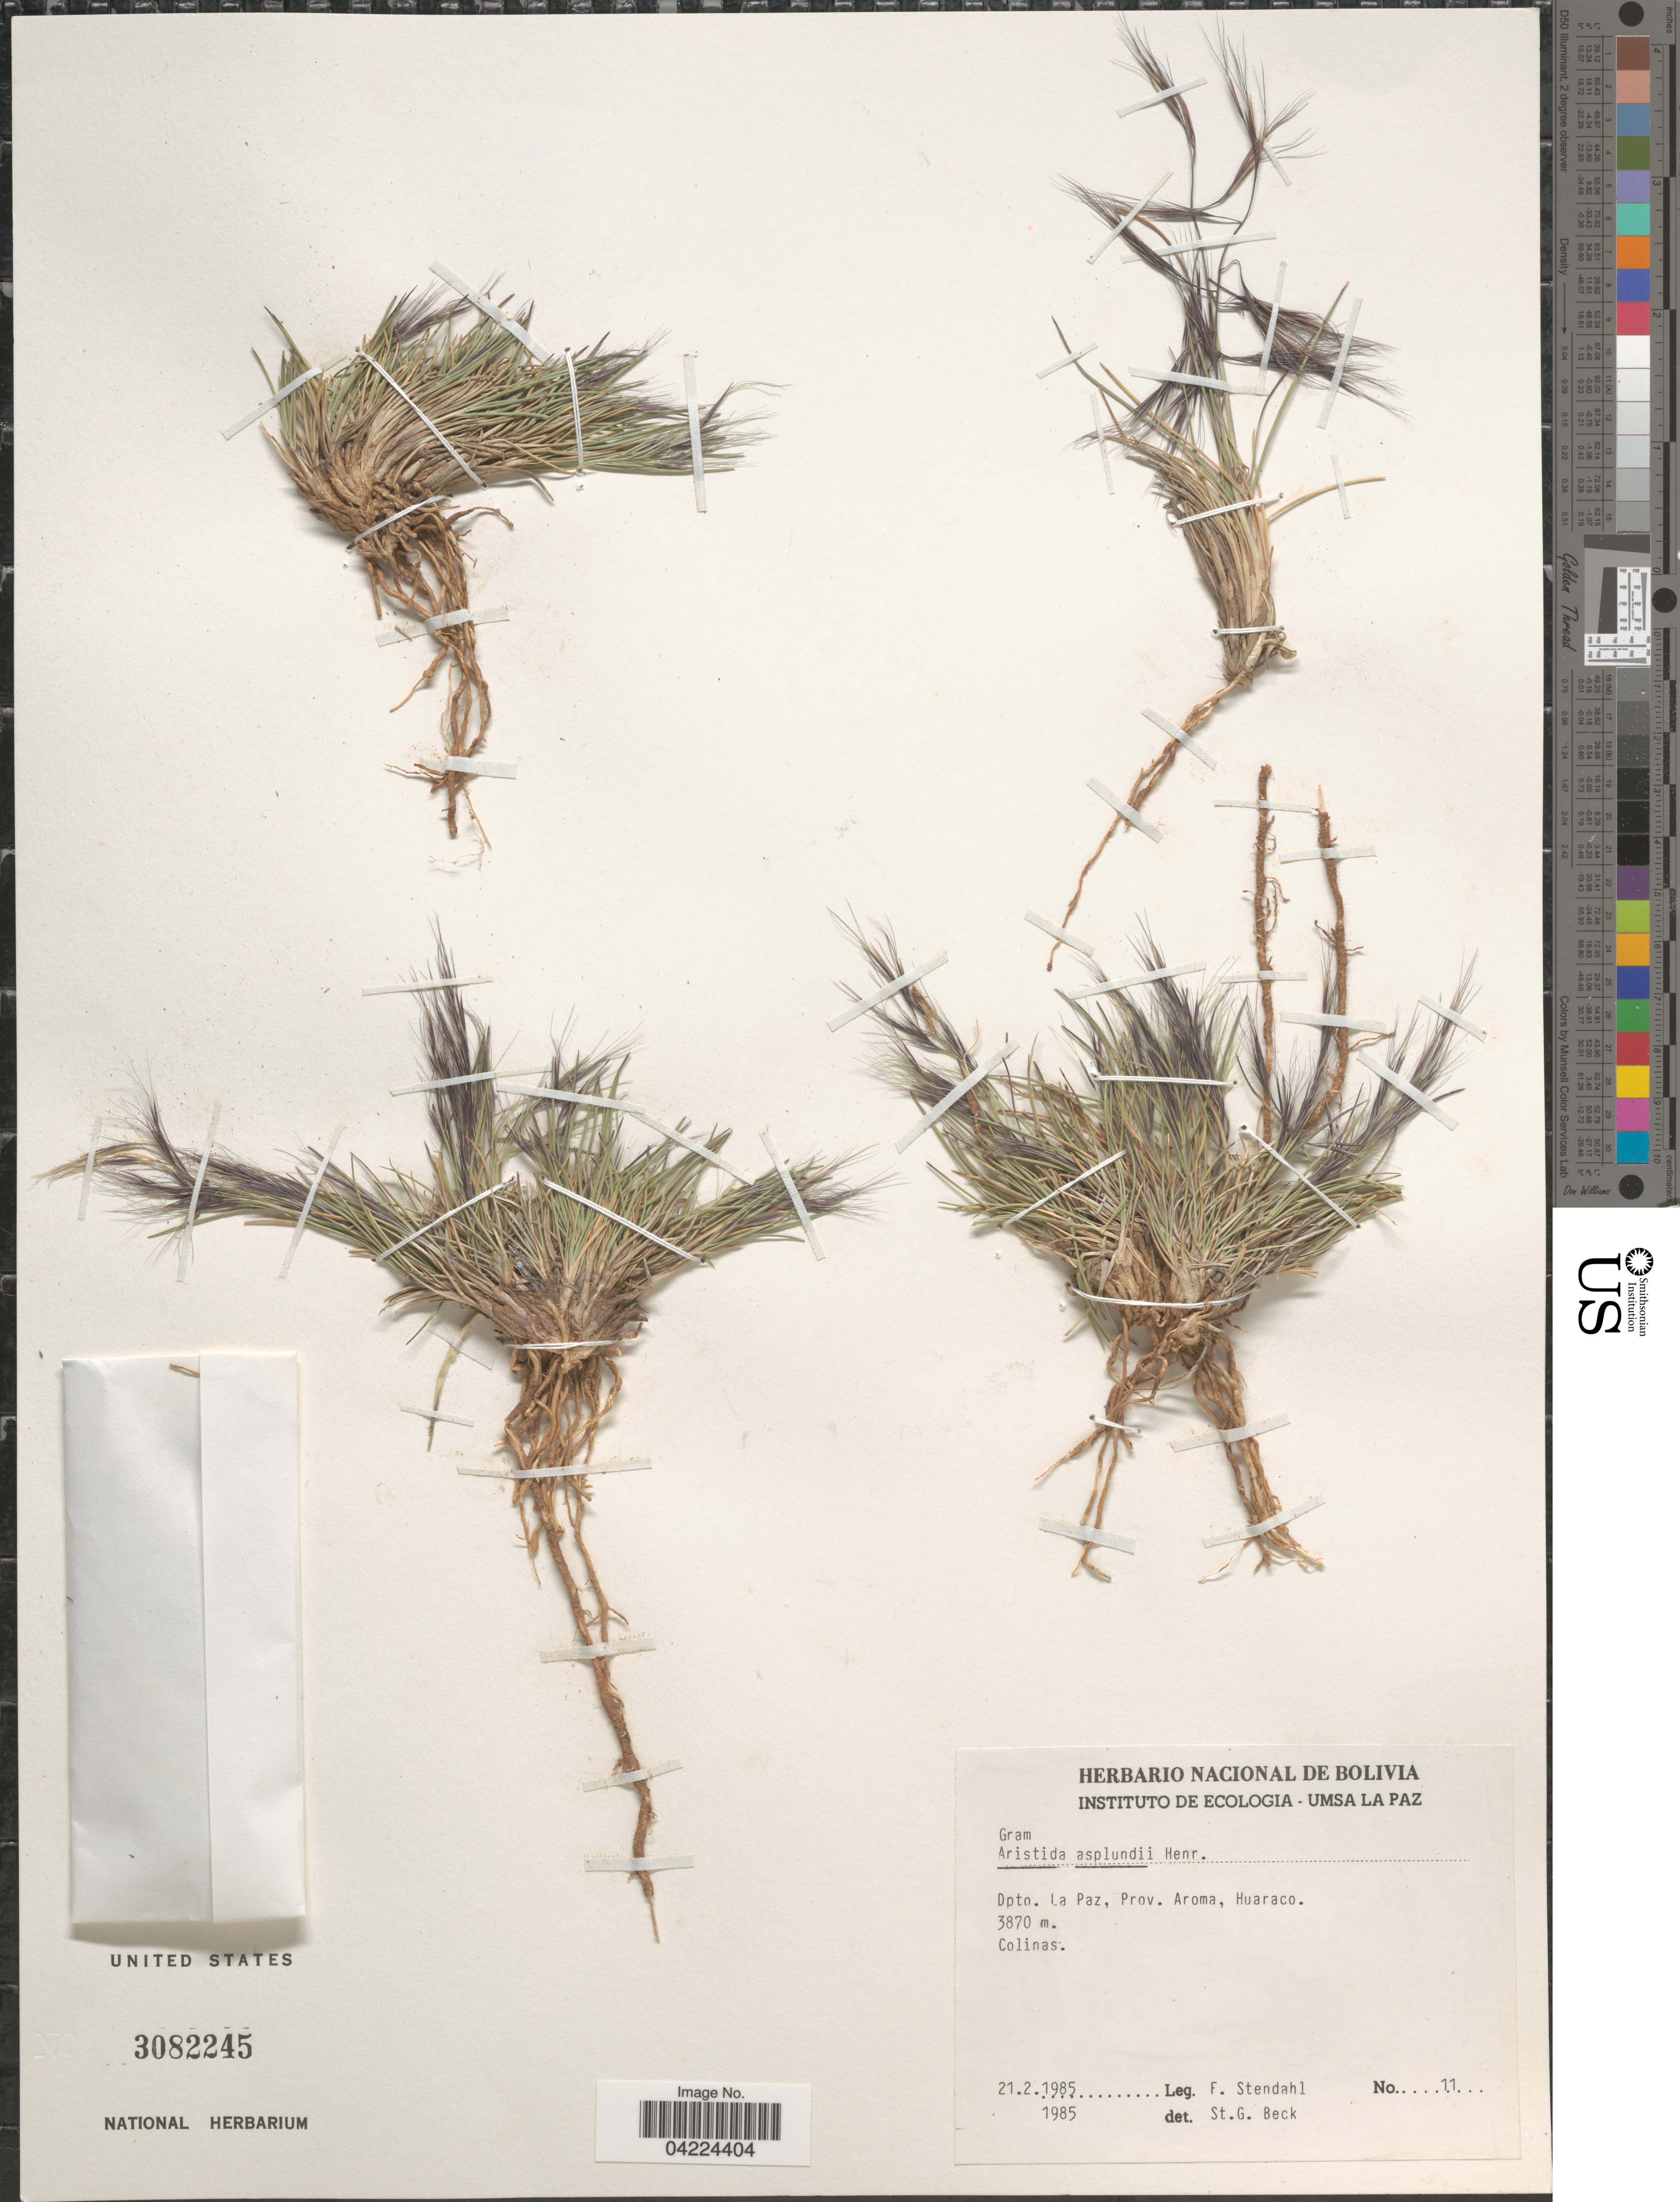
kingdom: Plantae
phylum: Tracheophyta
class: Liliopsida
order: Poales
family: Poaceae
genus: Aristida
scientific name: Aristida asplundii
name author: Henr.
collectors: F. Stendahl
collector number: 11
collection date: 1985-02-21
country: Bolivia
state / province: La Paz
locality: Dpto. La Paz, Prov. Aroma, Huaraco. Collinas.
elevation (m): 3870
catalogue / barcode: US 3082245